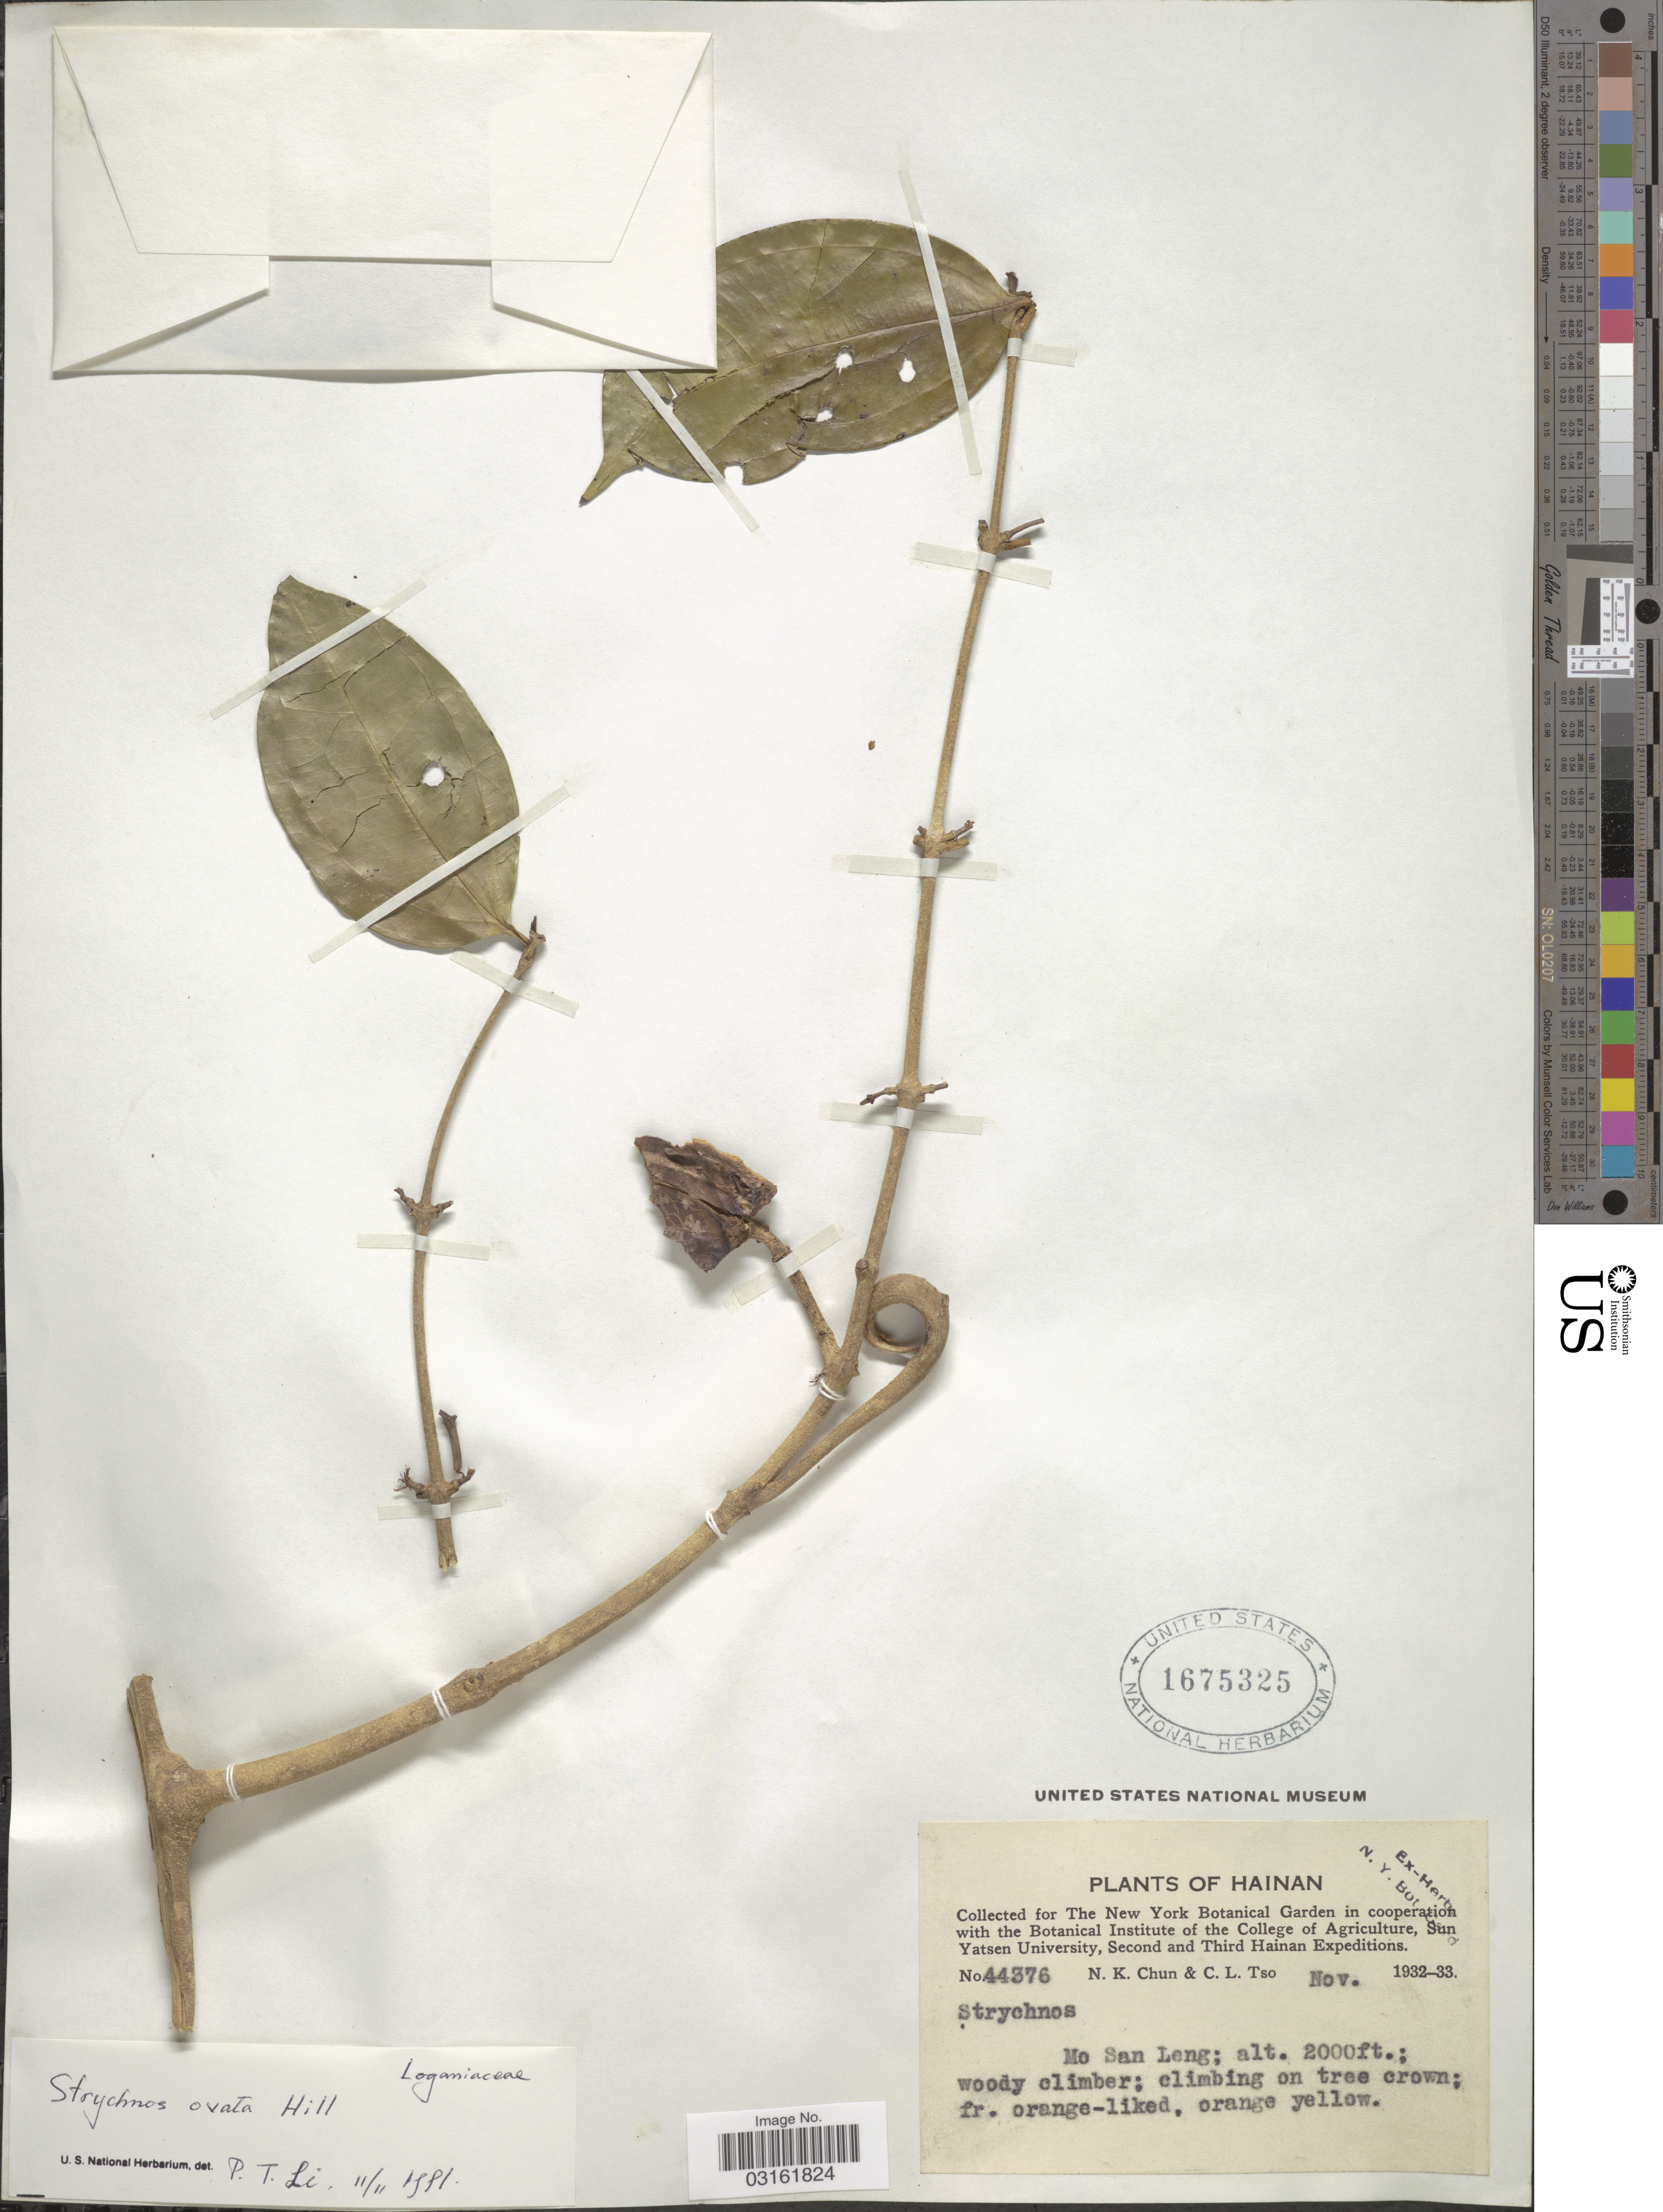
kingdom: Plantae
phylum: Tracheophyta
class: Magnoliopsida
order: Gentianales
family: Loganiaceae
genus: Strychnos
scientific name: Strychnos ovata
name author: A.W. Hill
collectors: N. K. Chun & C. Tso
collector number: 44376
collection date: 1932-11/1933-11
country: China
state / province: Hainan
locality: Mo San Leng.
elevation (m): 610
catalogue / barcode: US 1675325